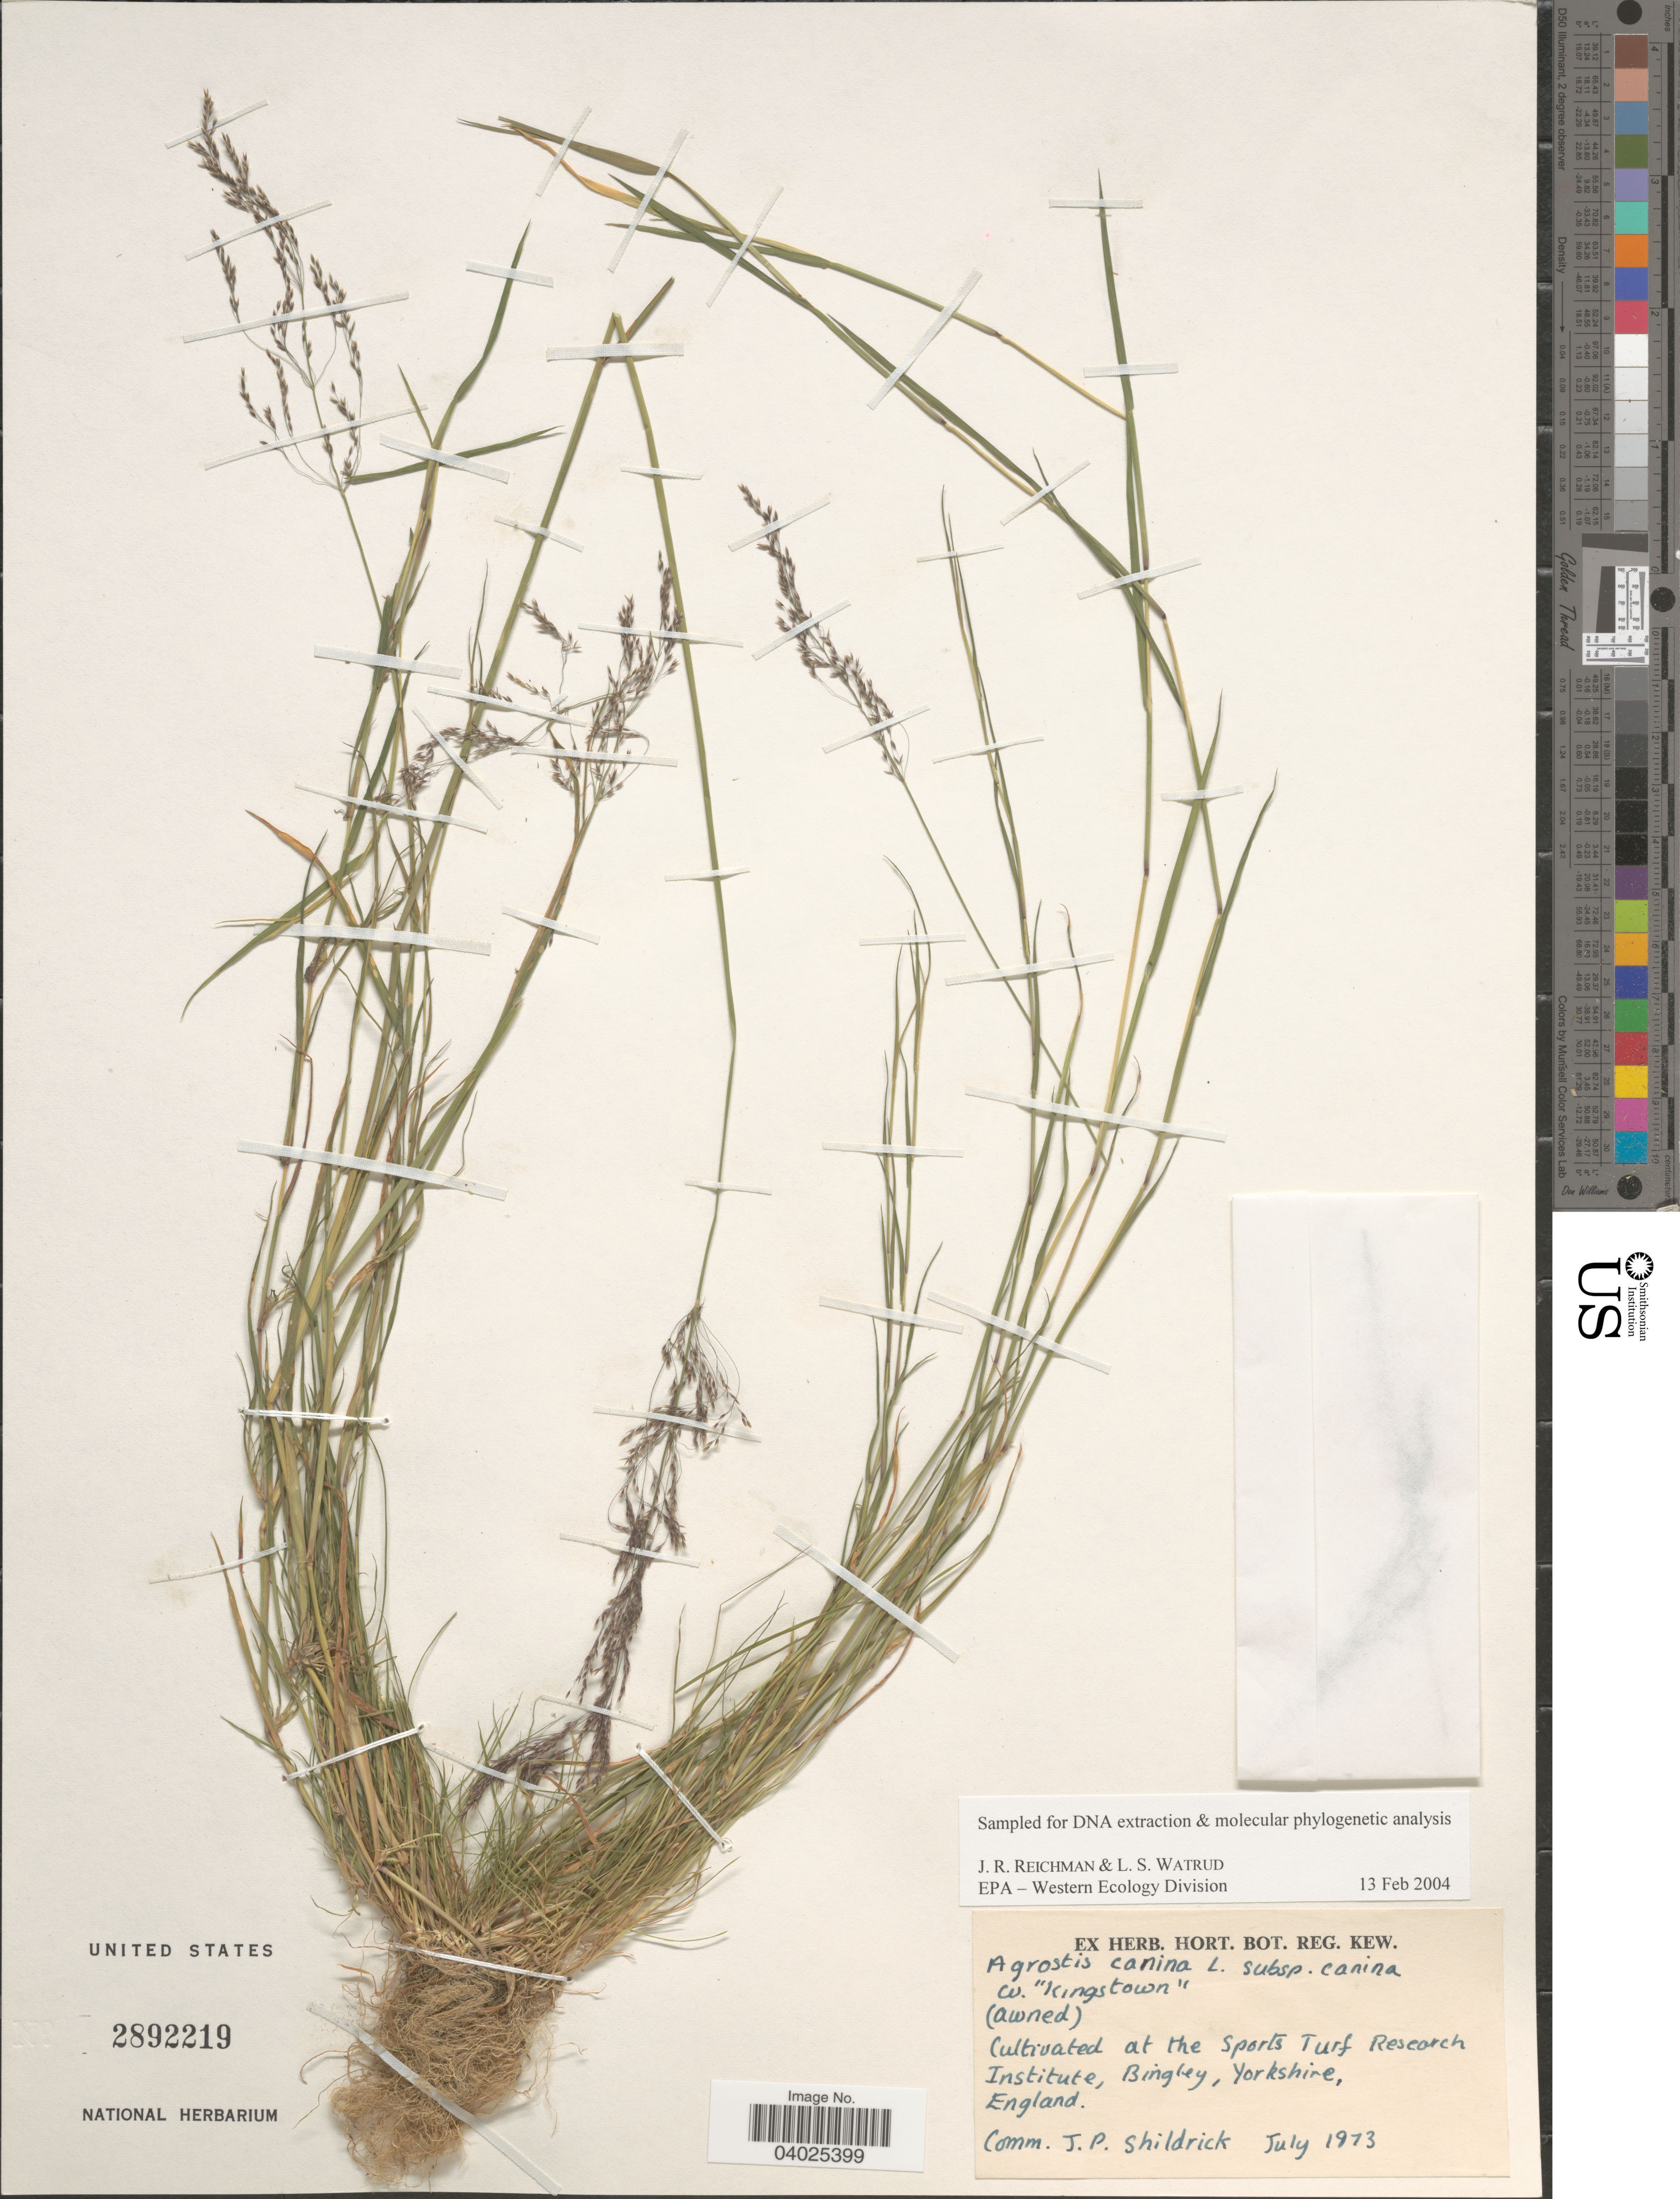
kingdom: Plantae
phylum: Tracheophyta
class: Liliopsida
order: Poales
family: Poaceae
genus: Agrostis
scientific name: Agrostis canina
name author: L.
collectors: Ex herb. Hort. Bot. Reg. Kew.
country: United Kingdom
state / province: England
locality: At the Sports Turf Research Institute, Bingley, Yorkshire.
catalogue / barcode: US 2892219